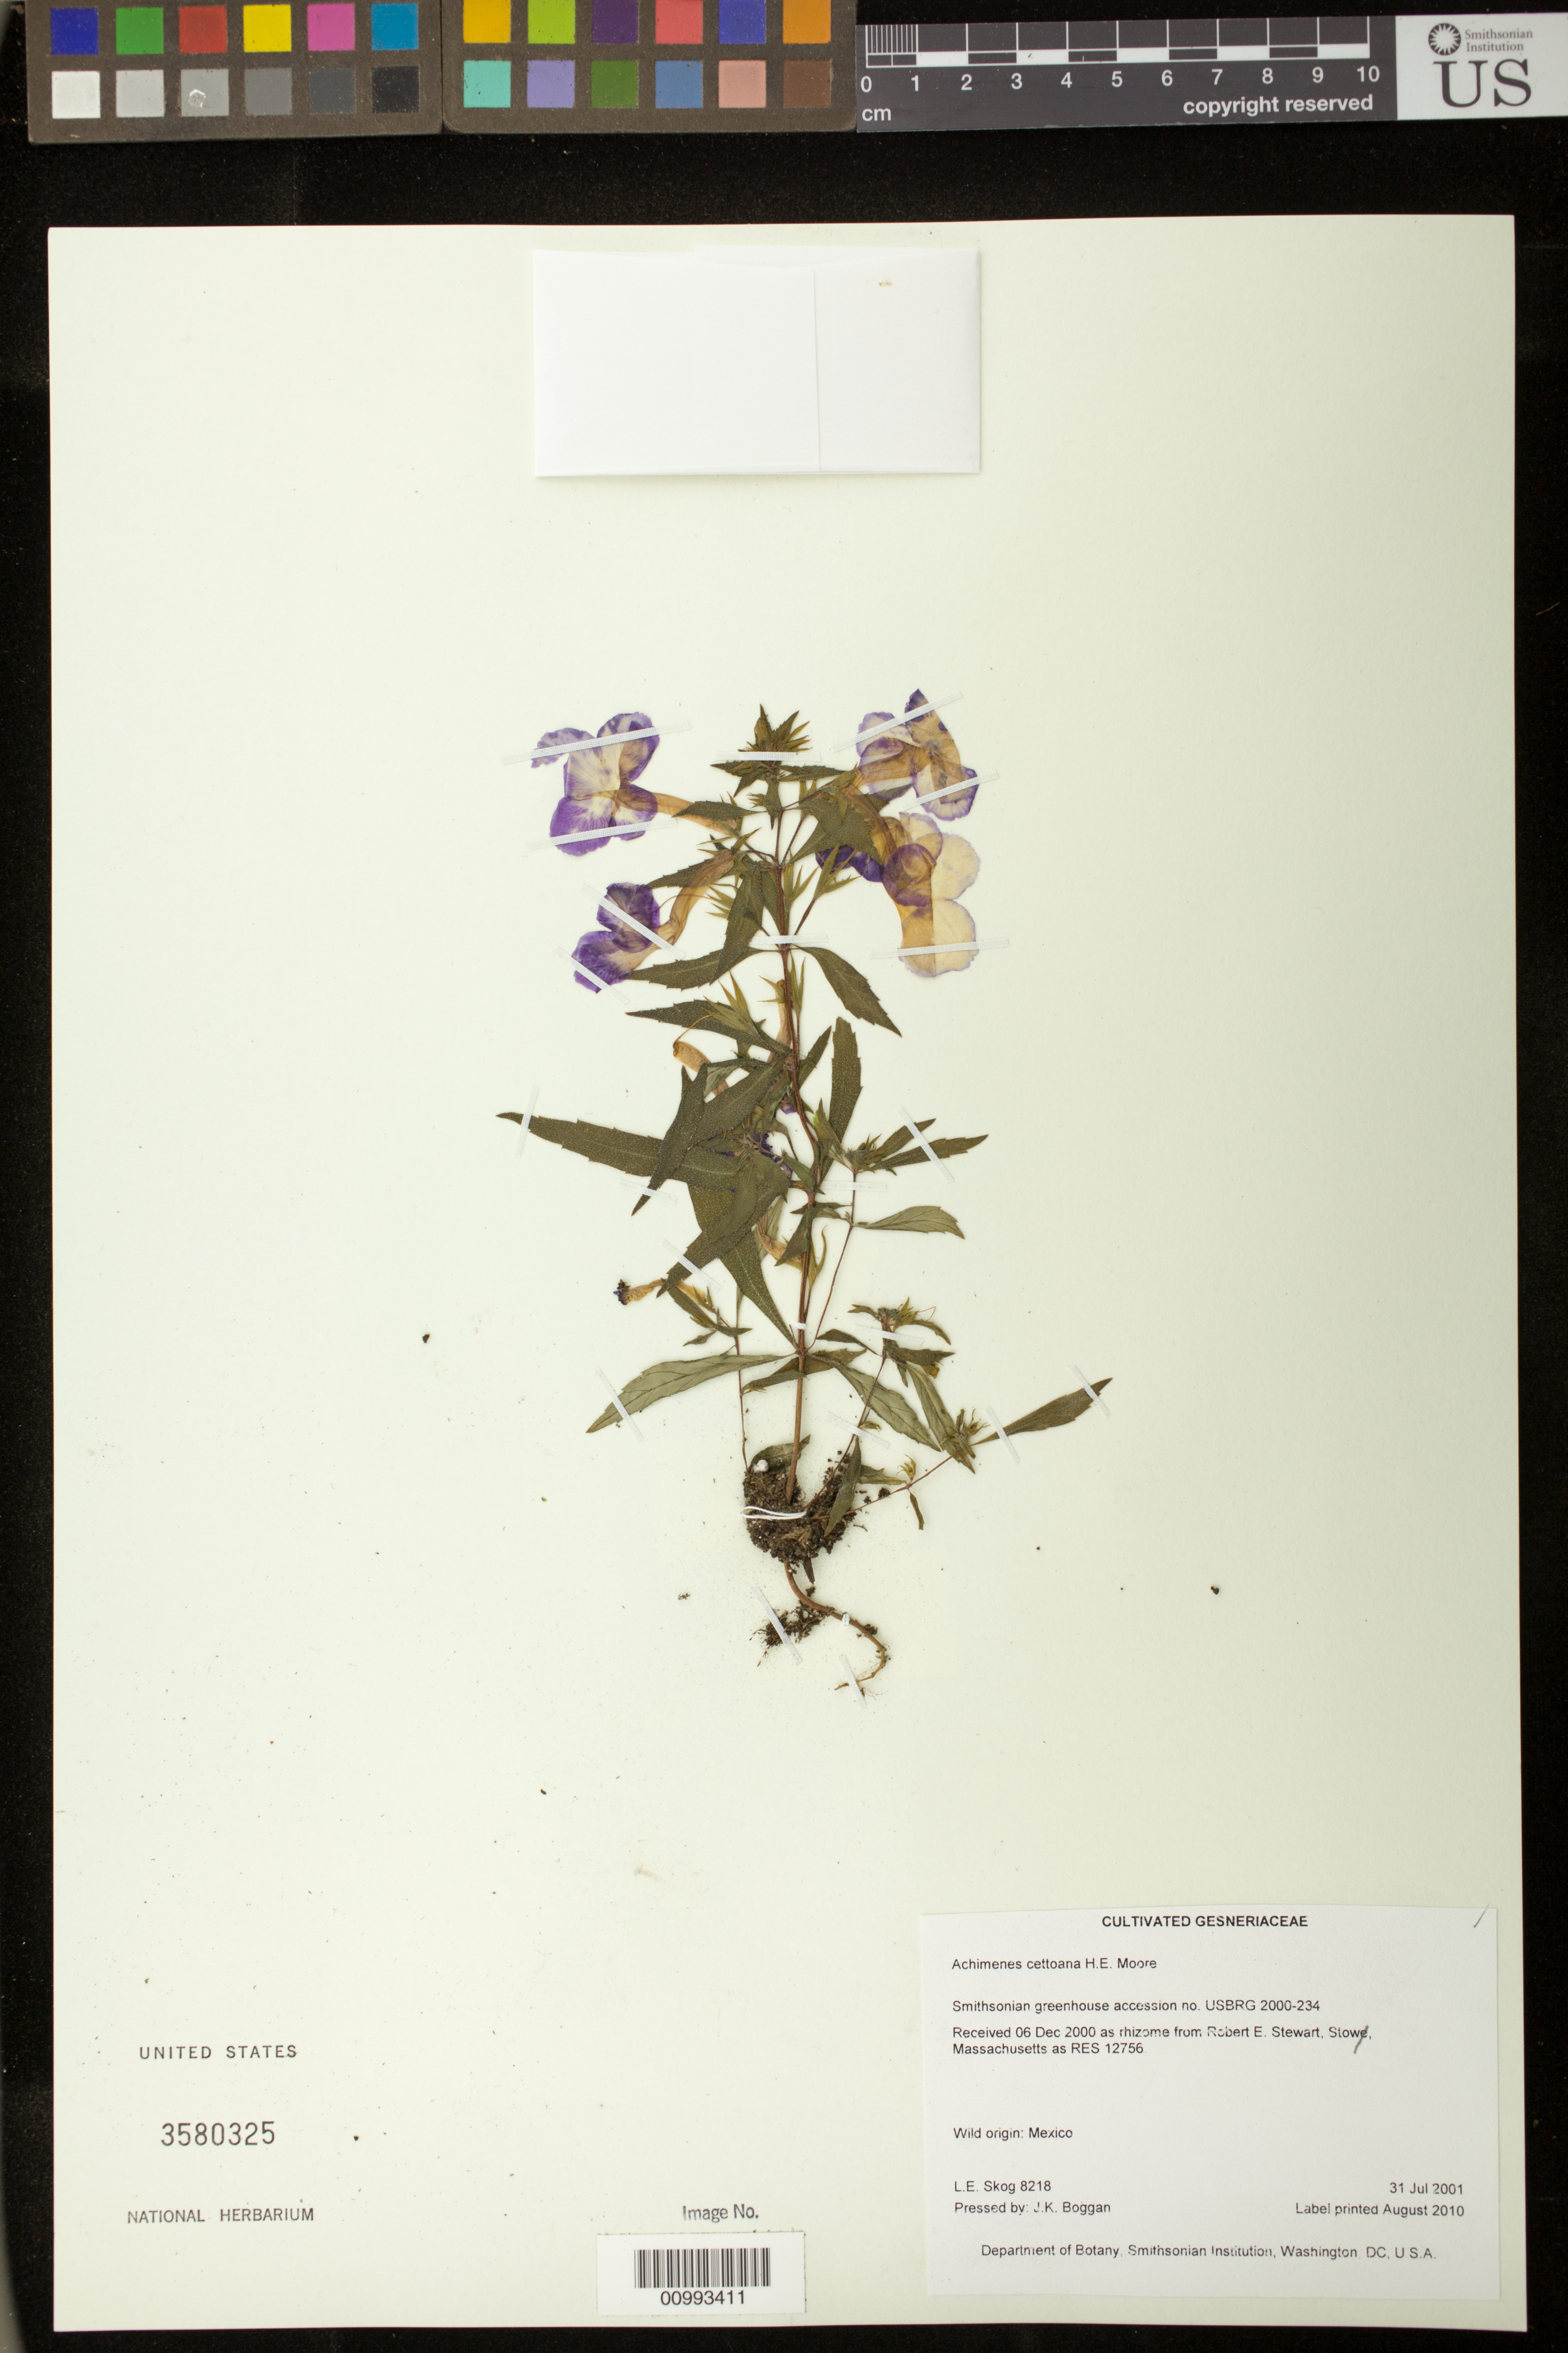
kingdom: Plantae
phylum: Tracheophyta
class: Magnoliopsida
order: Lamiales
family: Gesneriaceae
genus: Achimenes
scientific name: Achimenes cettoana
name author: H.E. Moore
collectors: L. E. Skog & J. K. Boggan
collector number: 8218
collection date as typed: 31 Jul 2001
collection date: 2001-07-31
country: Mexico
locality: Department of Botany, Smithsonian Institution, Washington, DC, U.S.A.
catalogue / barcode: US 3580325